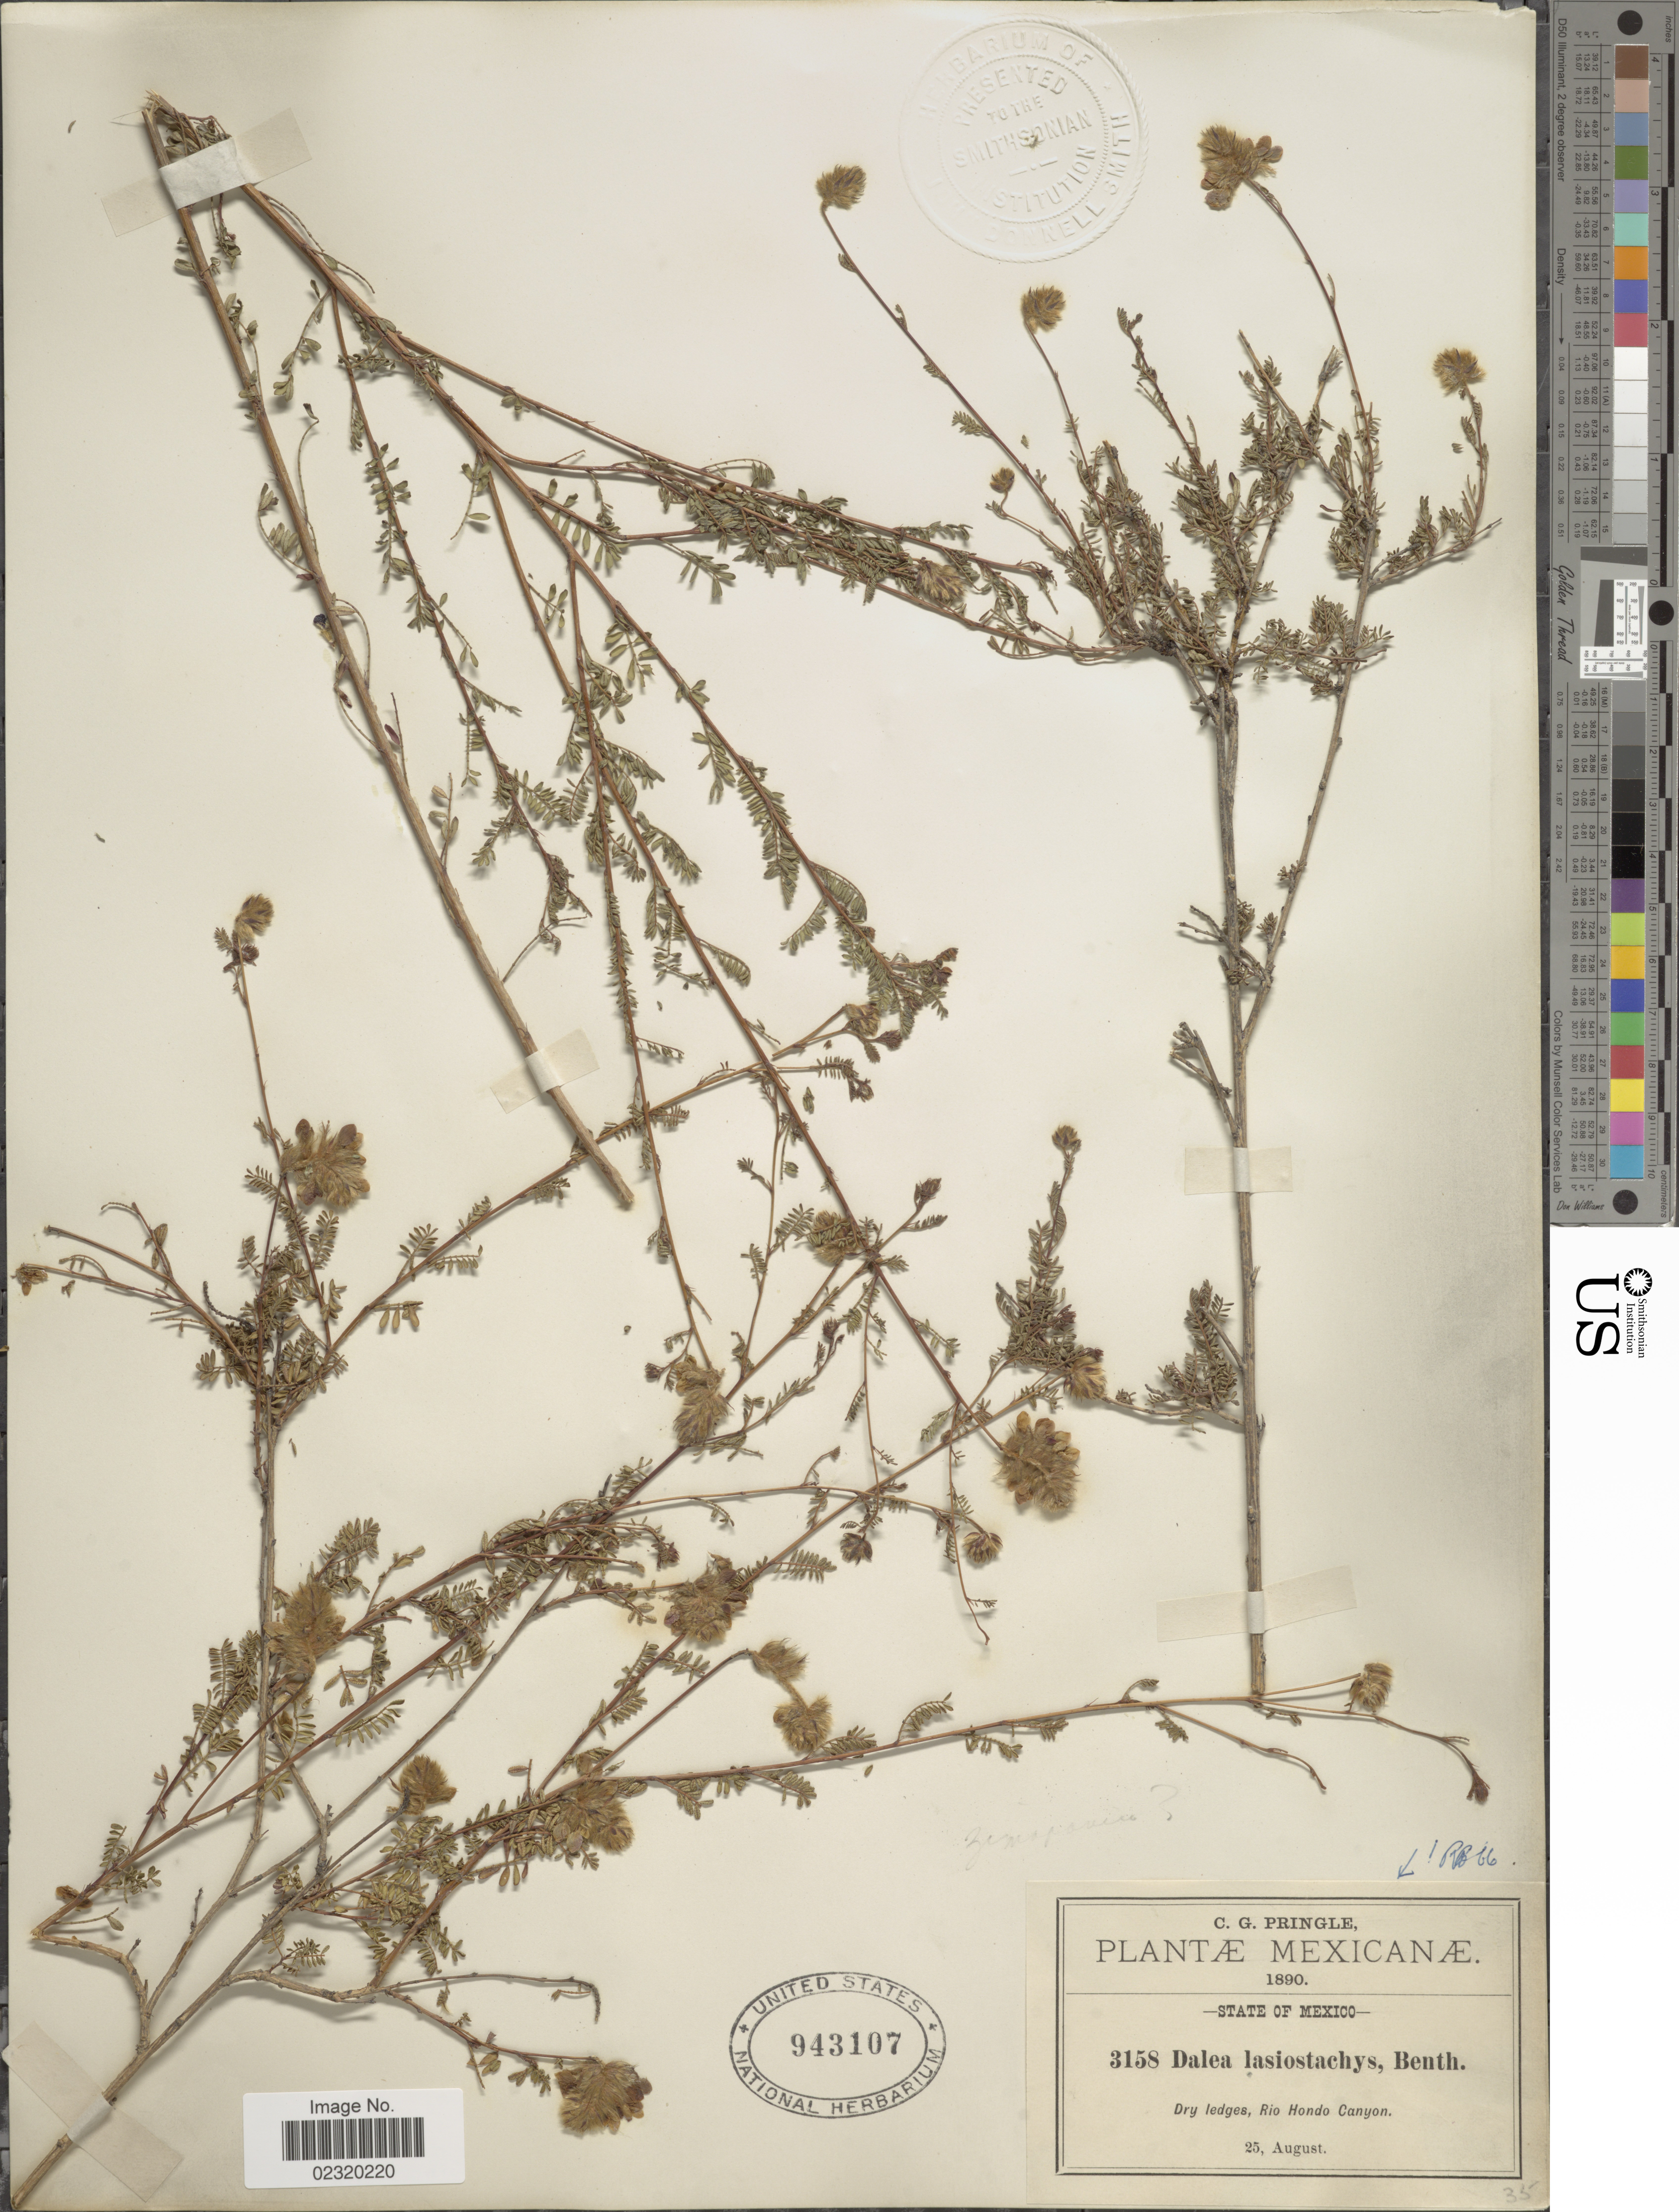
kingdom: Plantae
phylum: Tracheophyta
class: Magnoliopsida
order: Fabales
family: Fabaceae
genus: Dalea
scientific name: Dalea versicolor var. involuta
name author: (Rydb.) Barneby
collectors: C. G. Pringle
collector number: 3158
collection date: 1890-08-25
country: Mexico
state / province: México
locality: Dry ledges, Rio Hondo Canyon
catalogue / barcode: US 943107